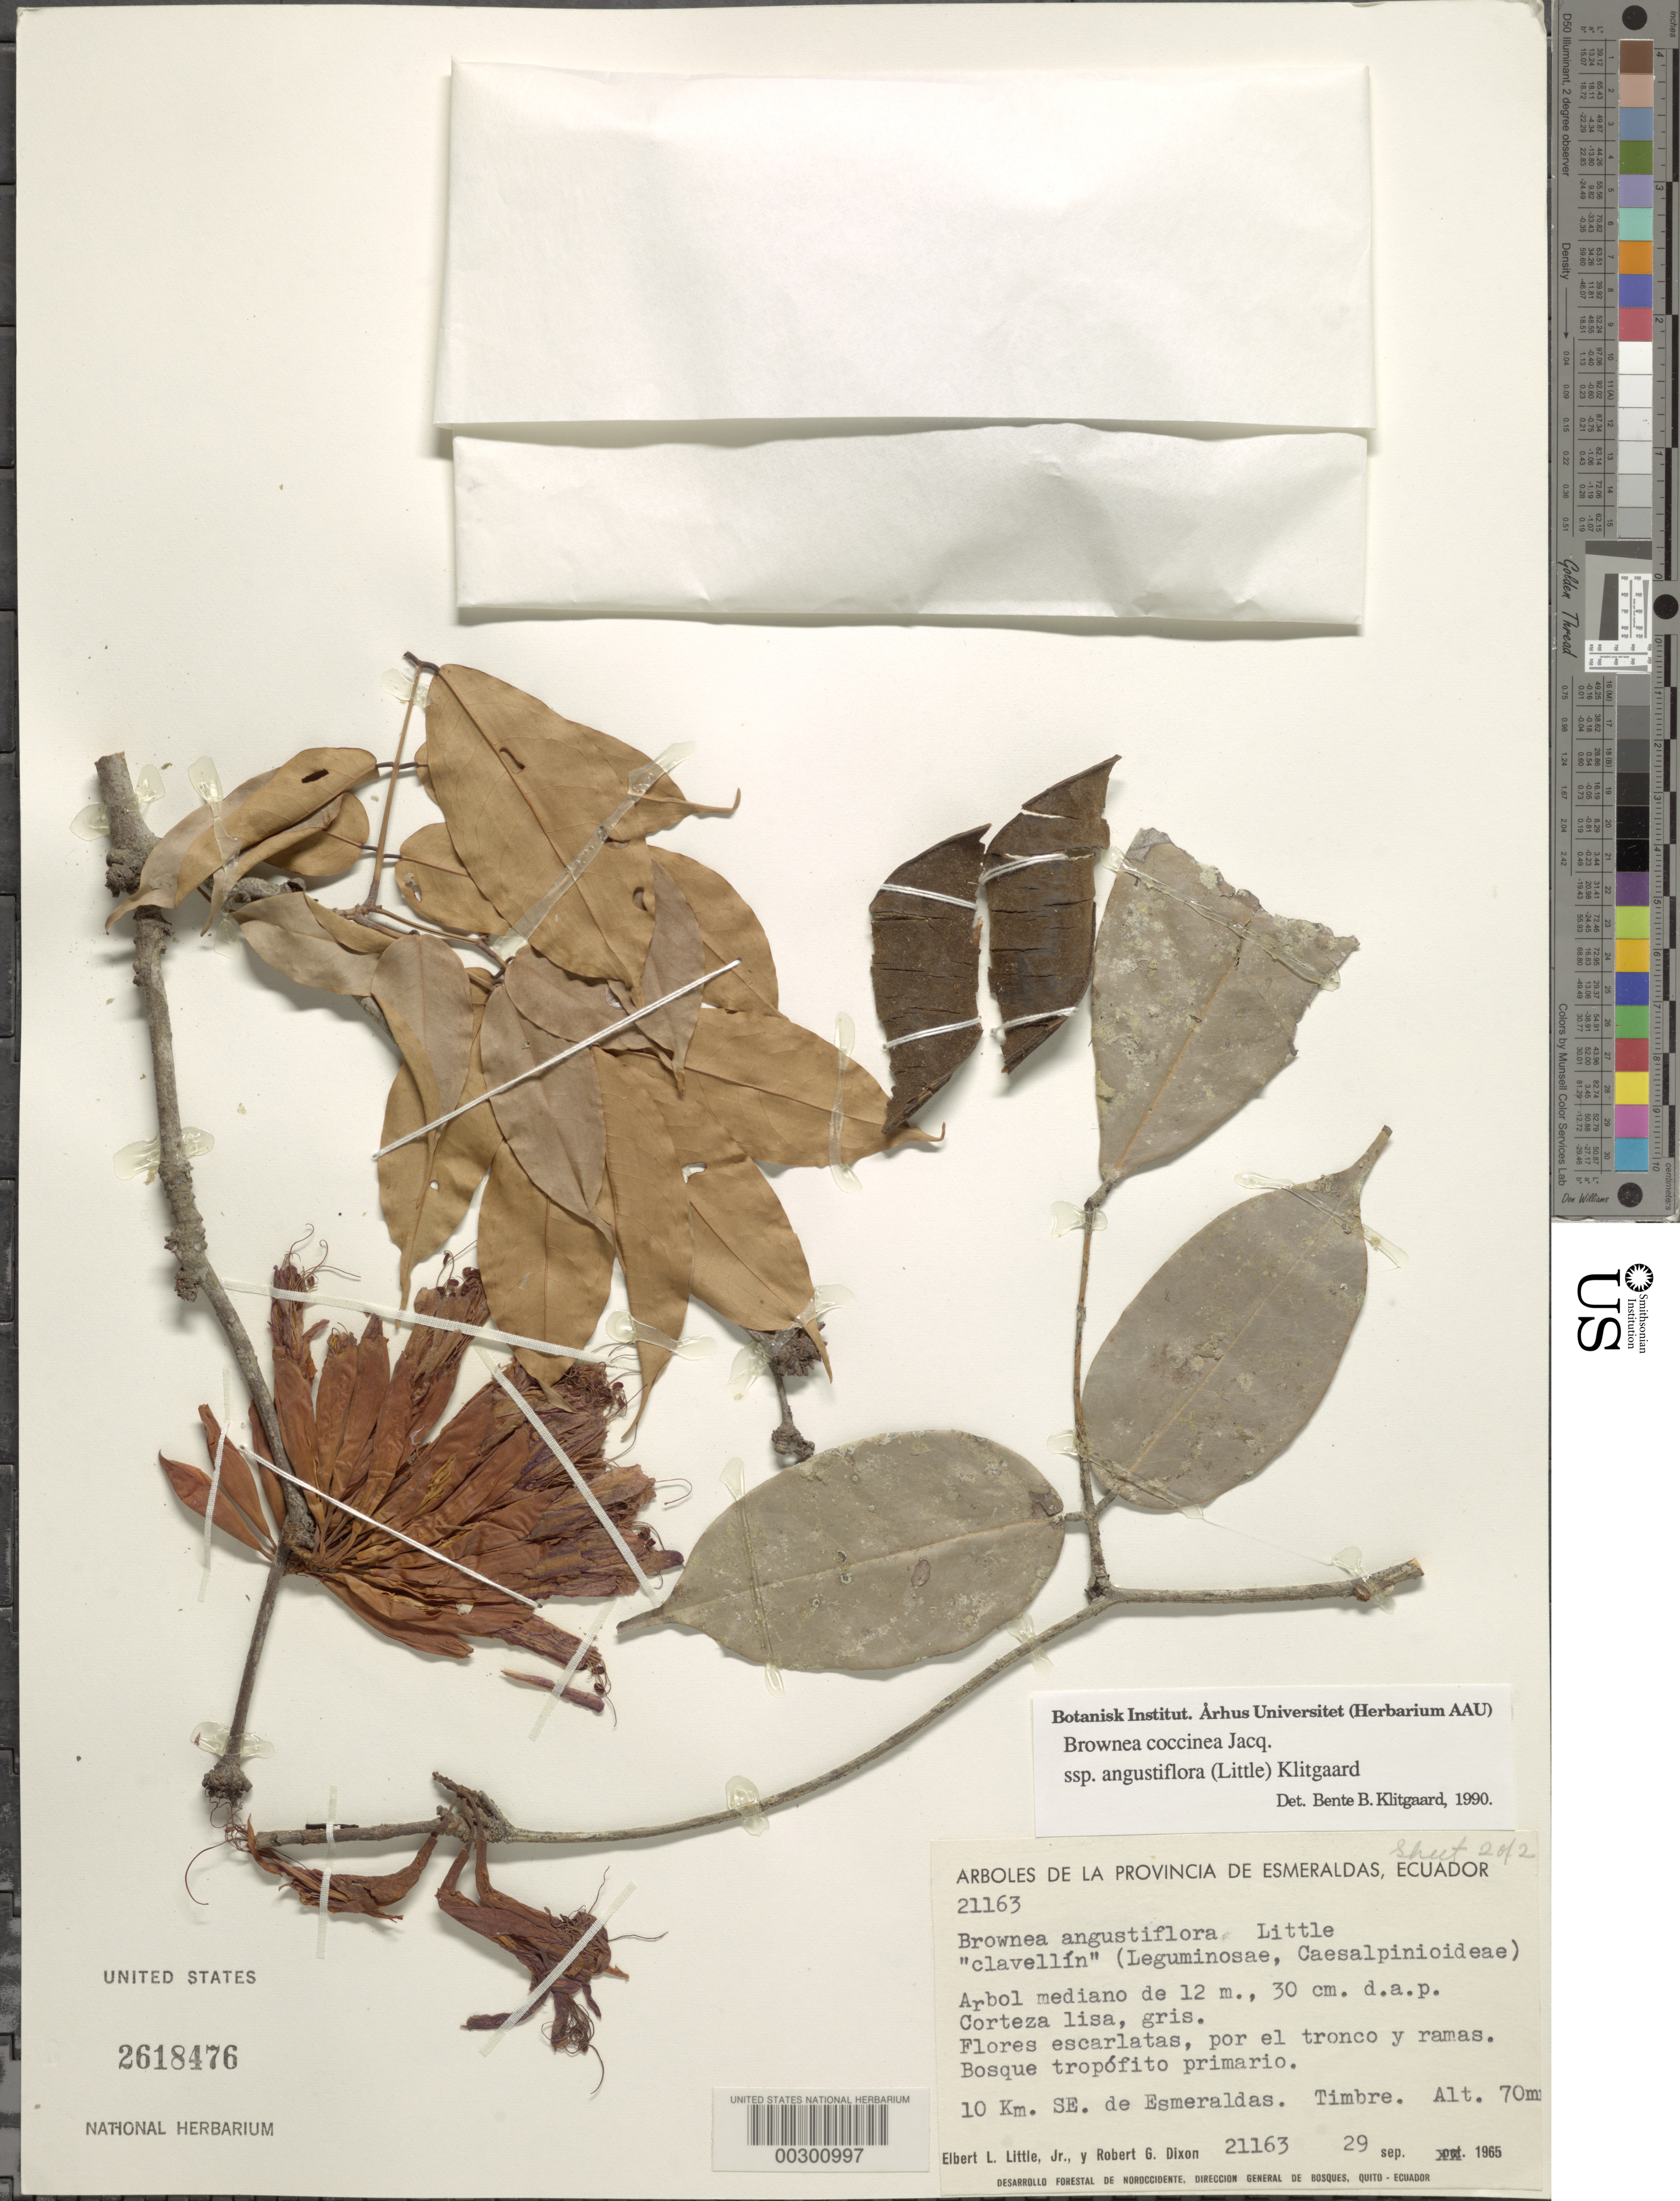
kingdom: Plantae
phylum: Tracheophyta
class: Magnoliopsida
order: Fabales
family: Fabaceae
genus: Brownea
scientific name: Brownea coccinea subsp. angustiflora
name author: (Little) Klitg.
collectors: E. L. Little & R. G. Dixon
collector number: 21163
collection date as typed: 29 Sep 1965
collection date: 1965-09-29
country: Ecuador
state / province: Esmeraldas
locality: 10 km SE of Esmeraldas; Timbre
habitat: Primary tropic forest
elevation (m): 70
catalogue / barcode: US 2618476